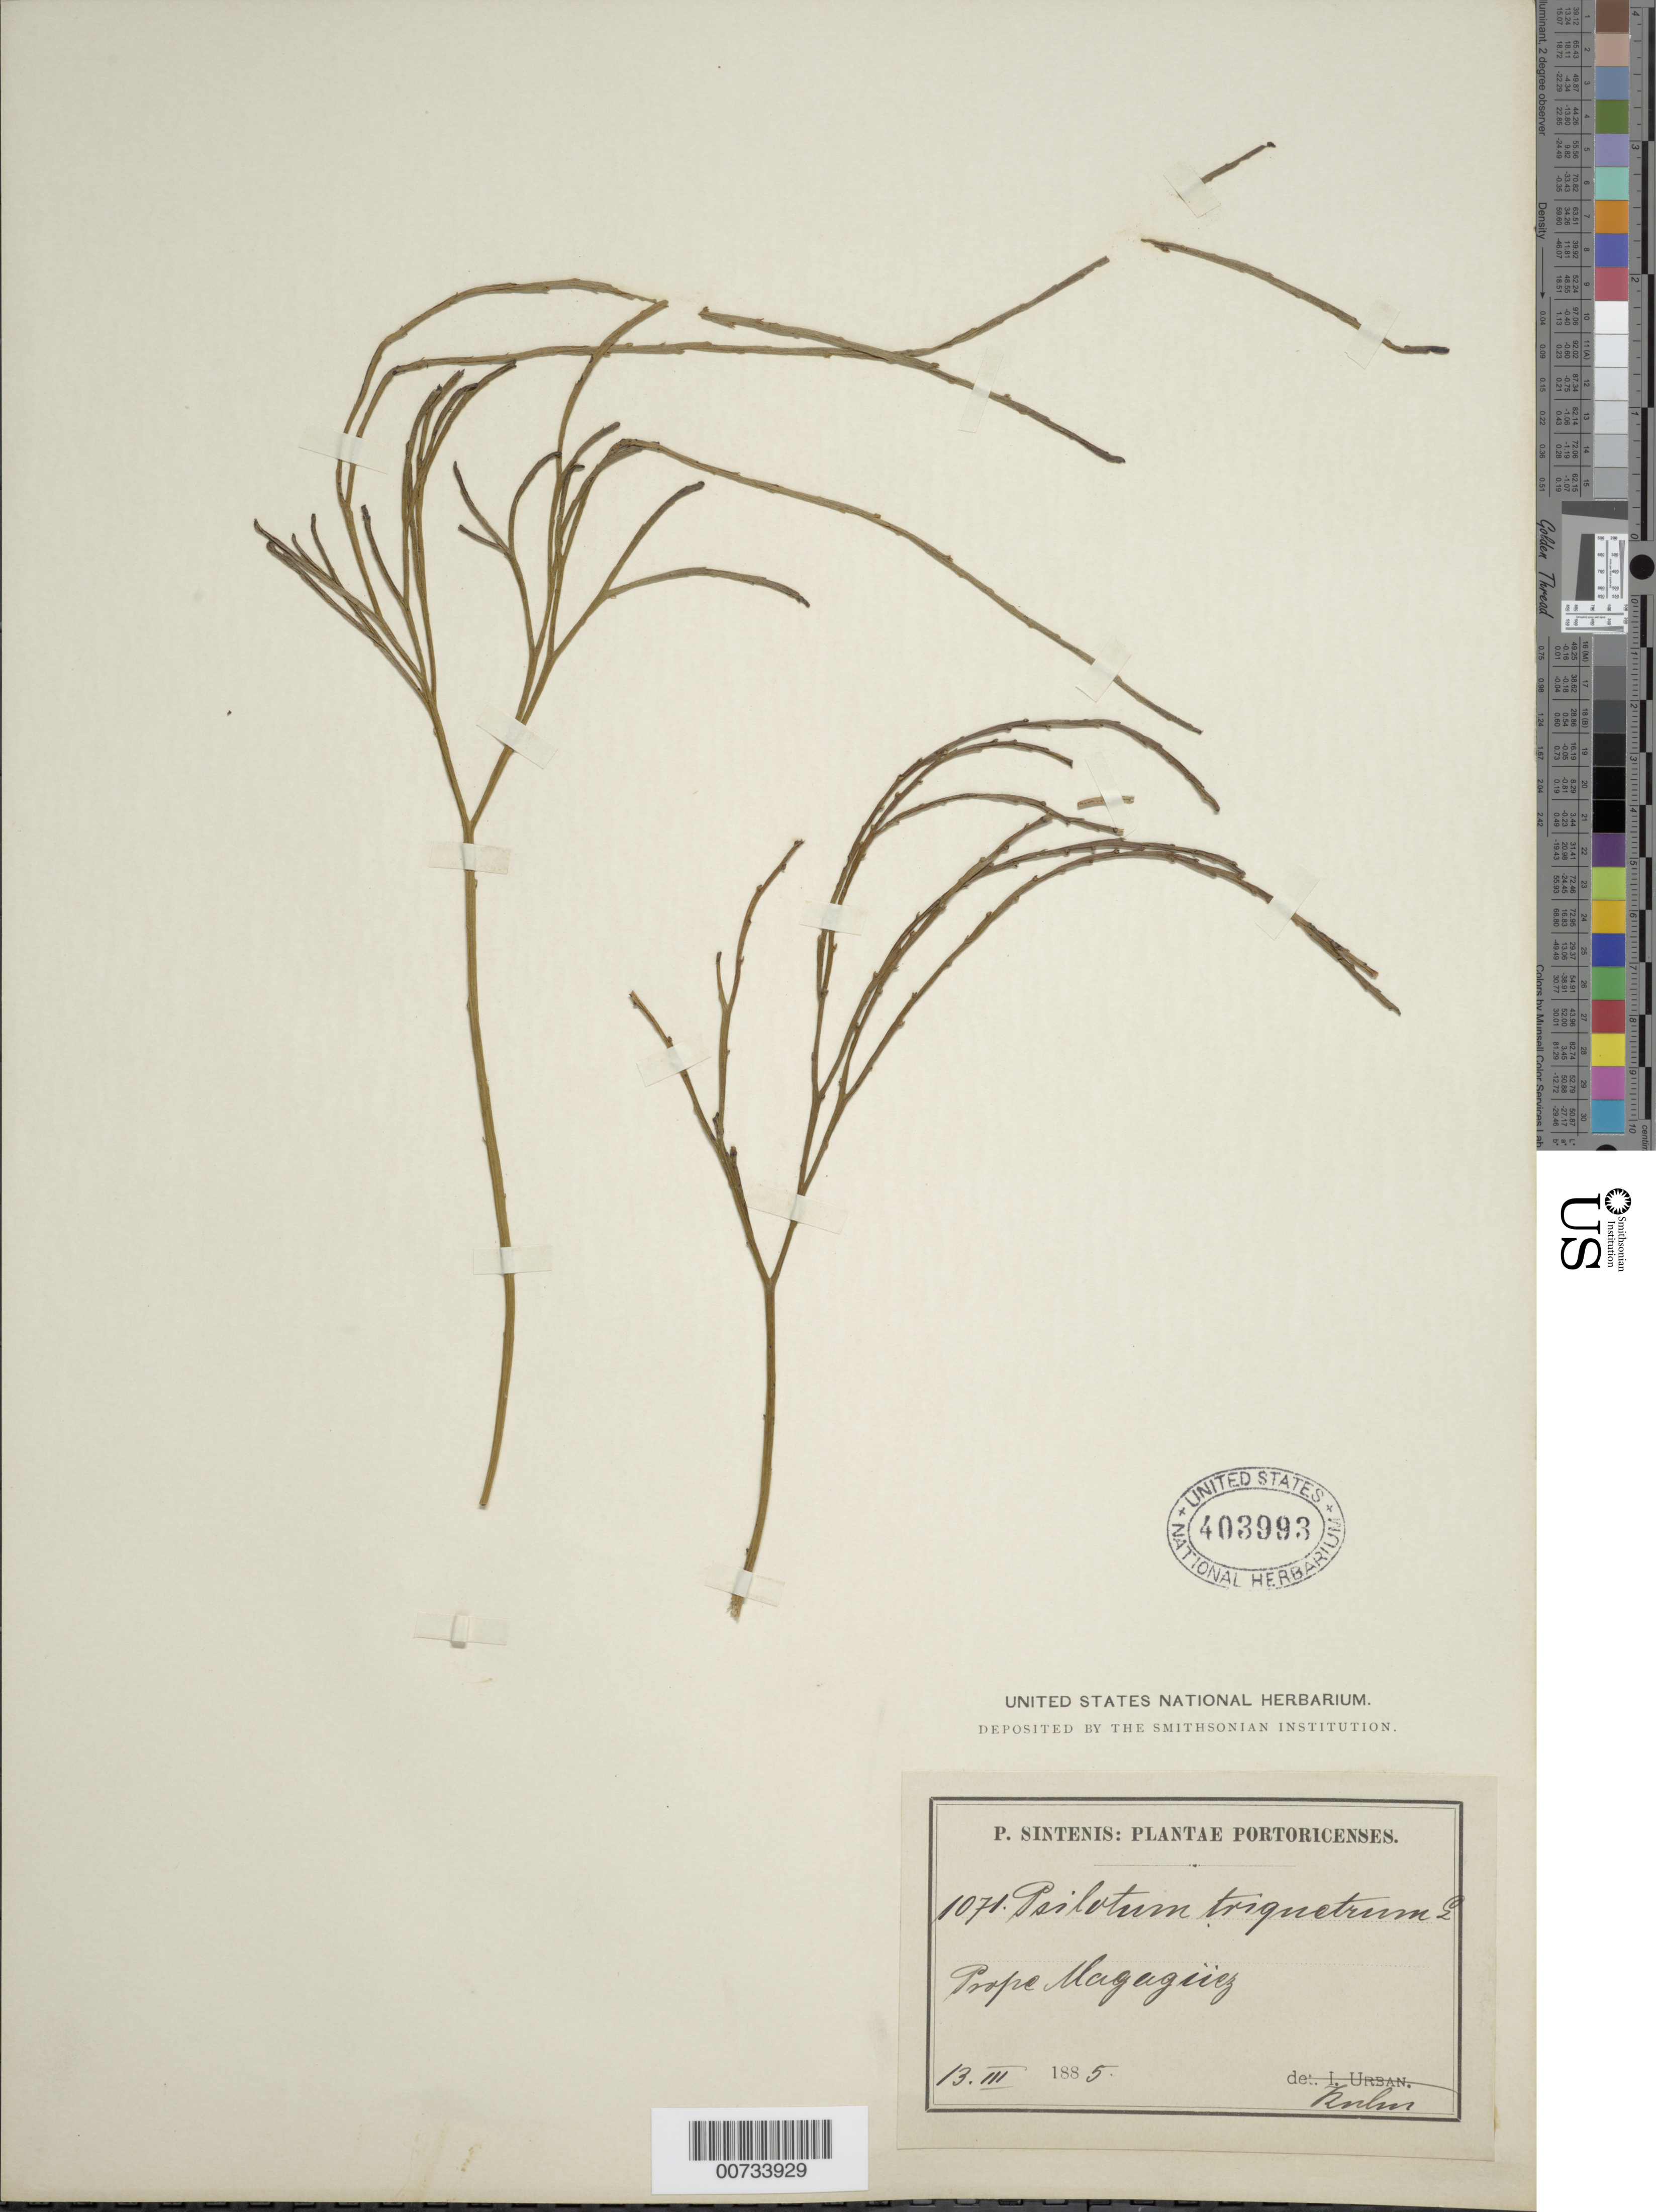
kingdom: Plantae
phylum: Tracheophyta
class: Polypodiopsida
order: Psilotales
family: Psilotaceae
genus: Psilotum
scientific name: Psilotum nudum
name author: (L.) P. Beauv.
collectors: P. Sintenis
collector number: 1071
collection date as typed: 13 Mar 1885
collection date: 1885-03-13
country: Puerto Rico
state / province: Mayagüez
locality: Mayaguez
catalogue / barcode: US 403993